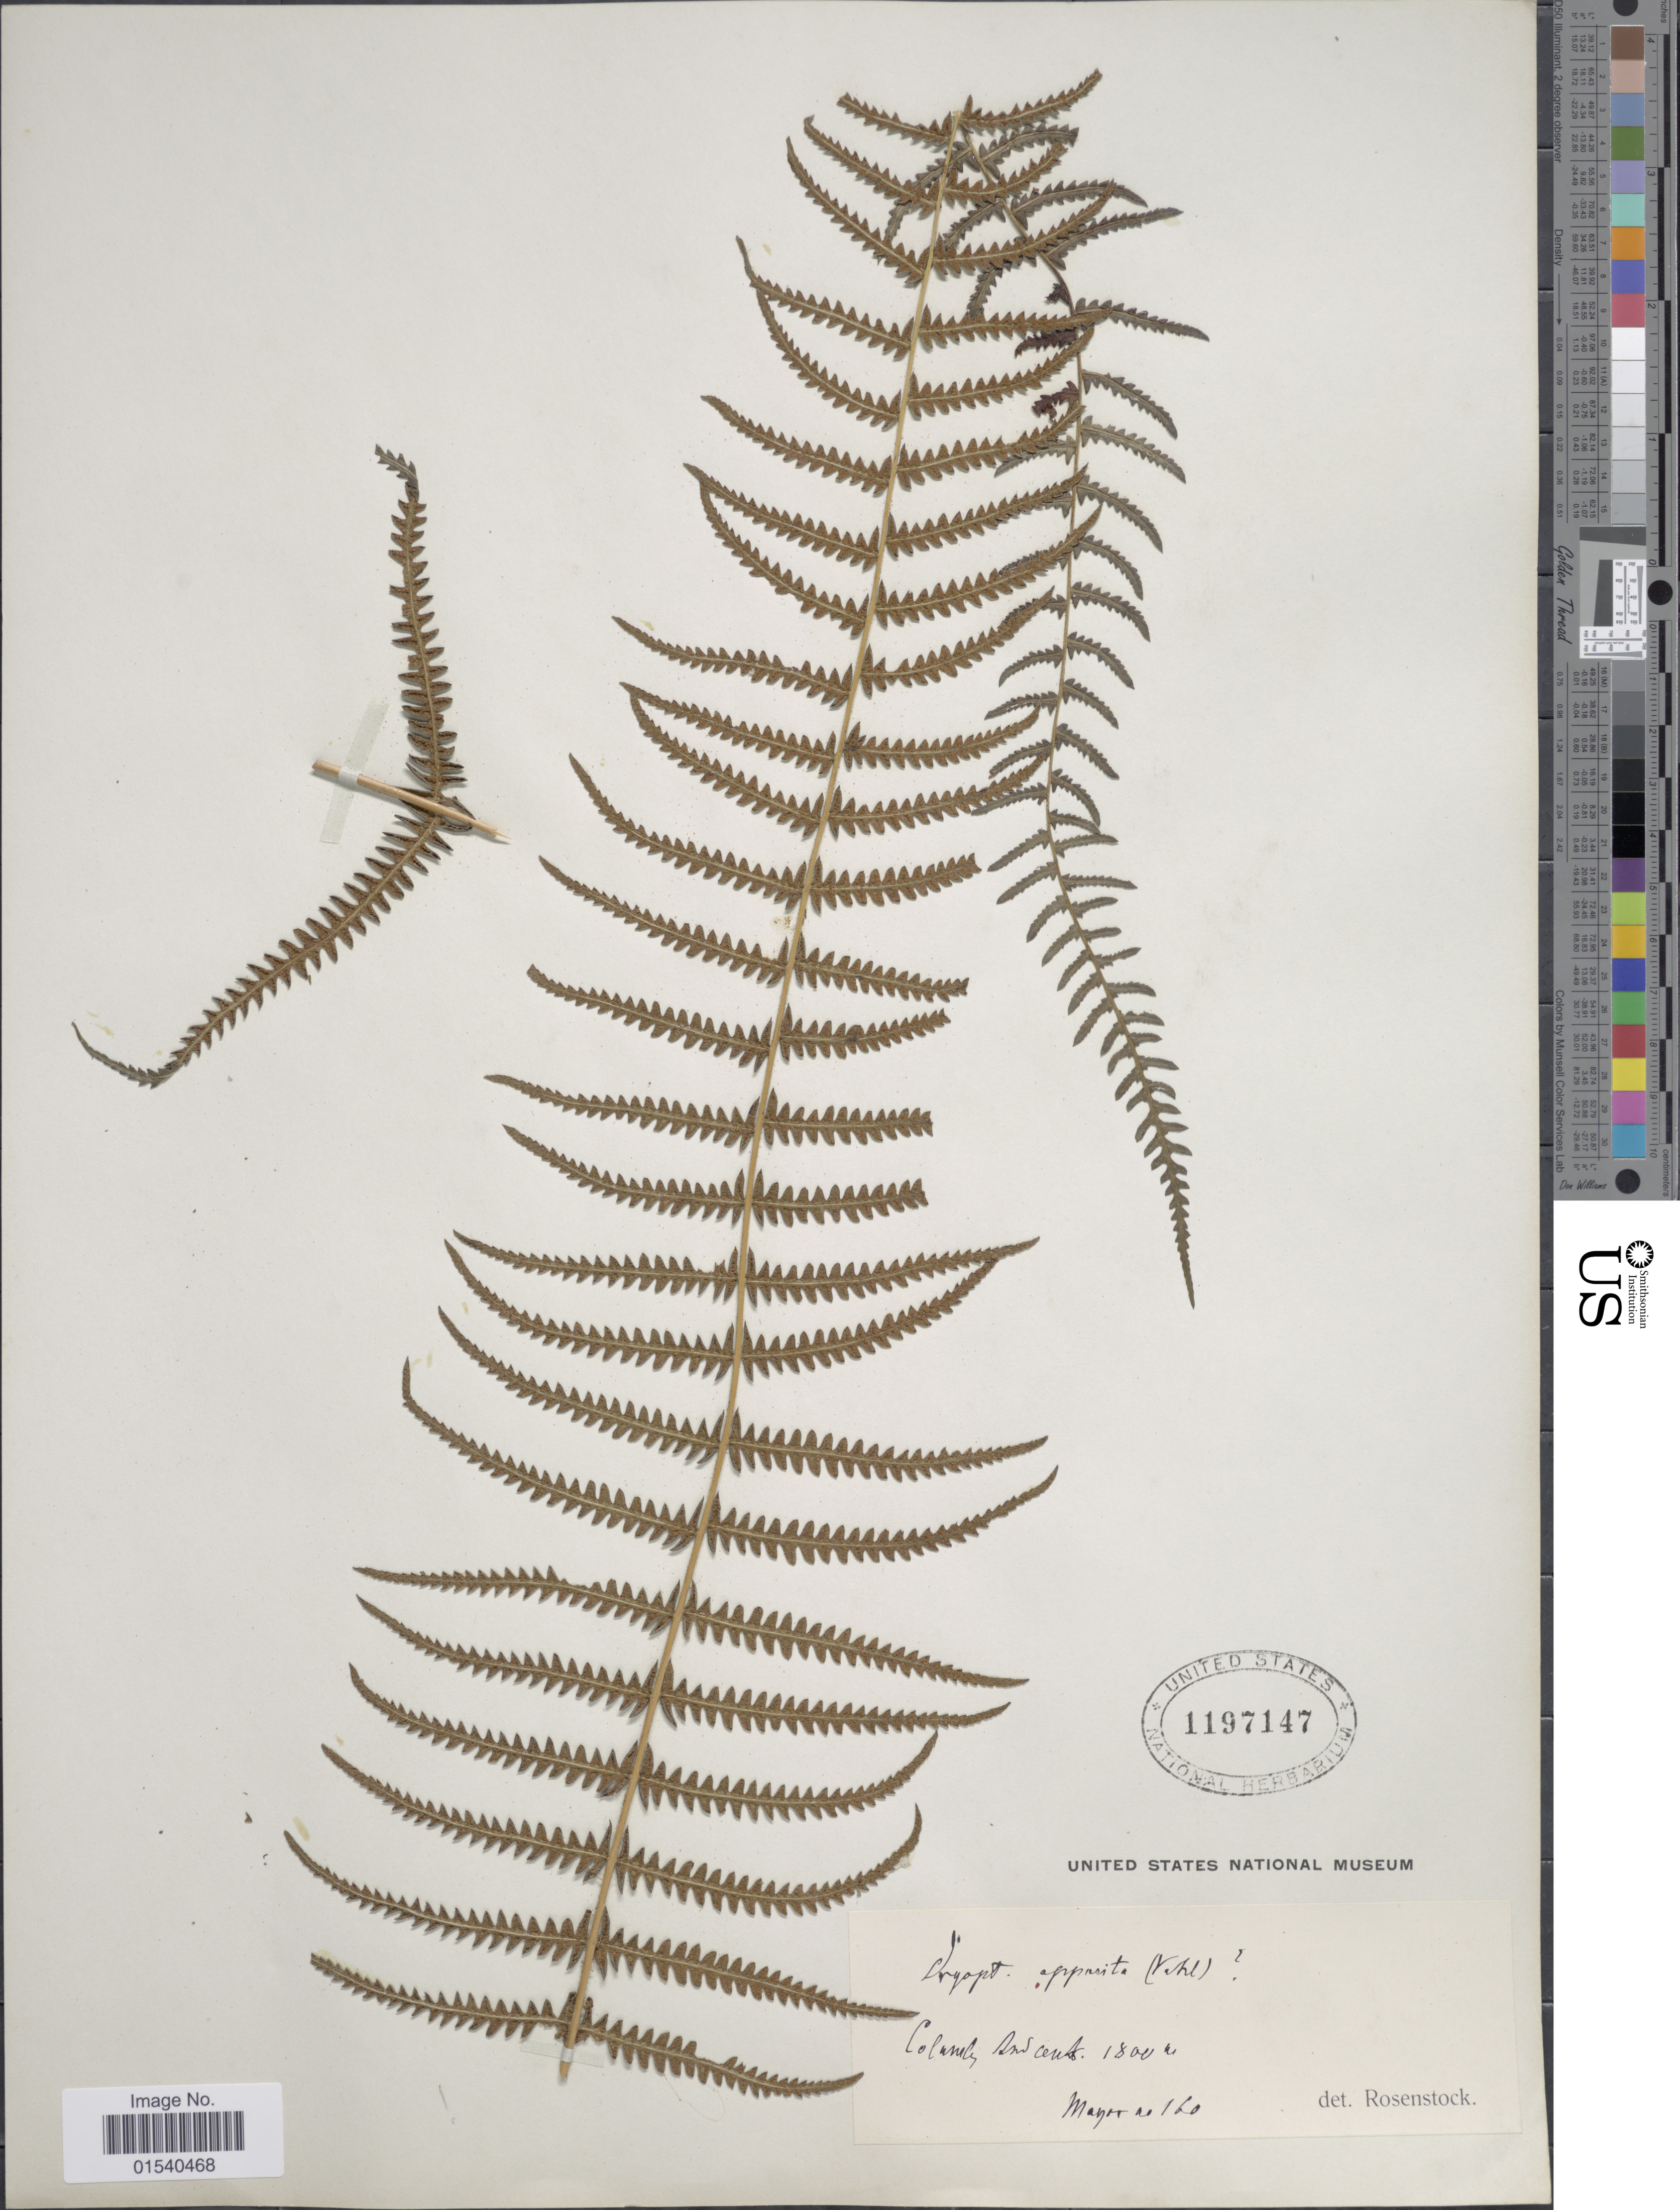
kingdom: Plantae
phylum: Tracheophyta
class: Polypodiopsida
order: Polypodiales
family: Thelypteridaceae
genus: Amauropelta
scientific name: Amauropelta opposita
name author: (Vahl) Pic. Serm.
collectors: Mayor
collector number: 160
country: Colombia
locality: And cent.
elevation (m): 1800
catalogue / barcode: US 1197147